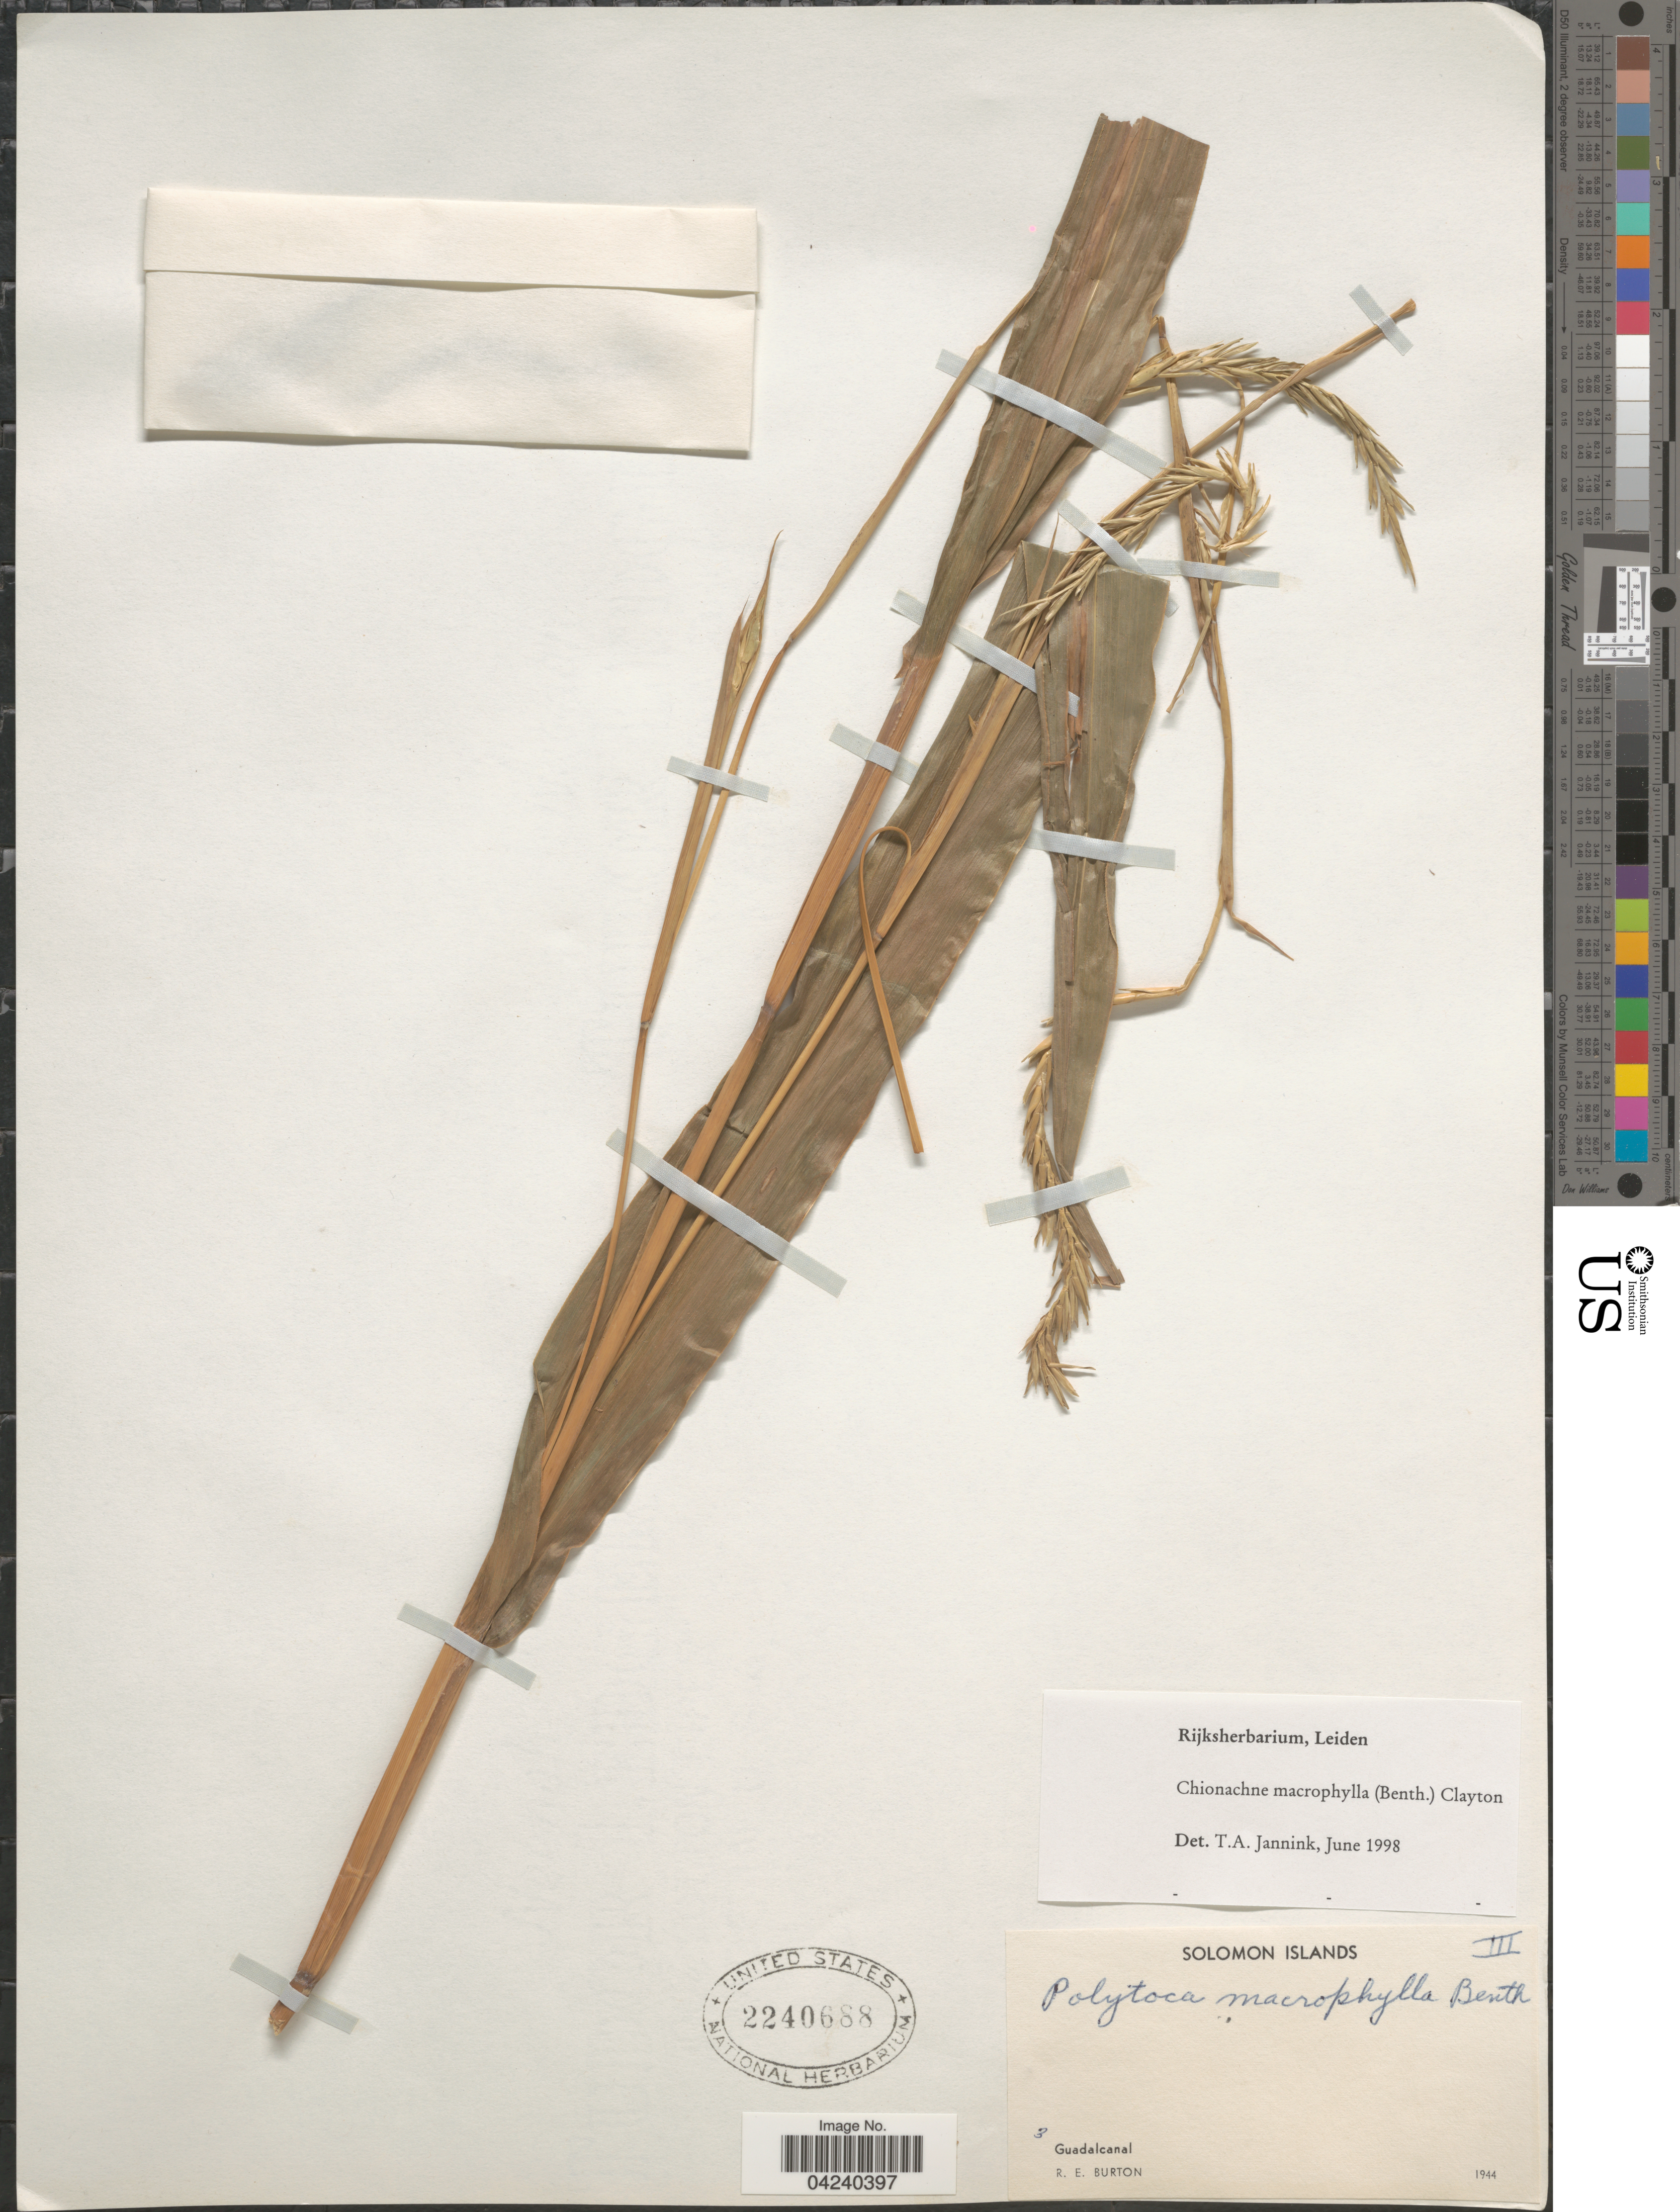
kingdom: Plantae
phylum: Tracheophyta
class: Liliopsida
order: Poales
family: Poaceae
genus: Chionachne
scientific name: Chionachne macrophylla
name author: (Benth.) Clayton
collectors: R. Burton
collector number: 3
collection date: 1944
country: Solomon Islands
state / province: Solomon Islands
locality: Guadalcanal.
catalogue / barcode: US 2240688